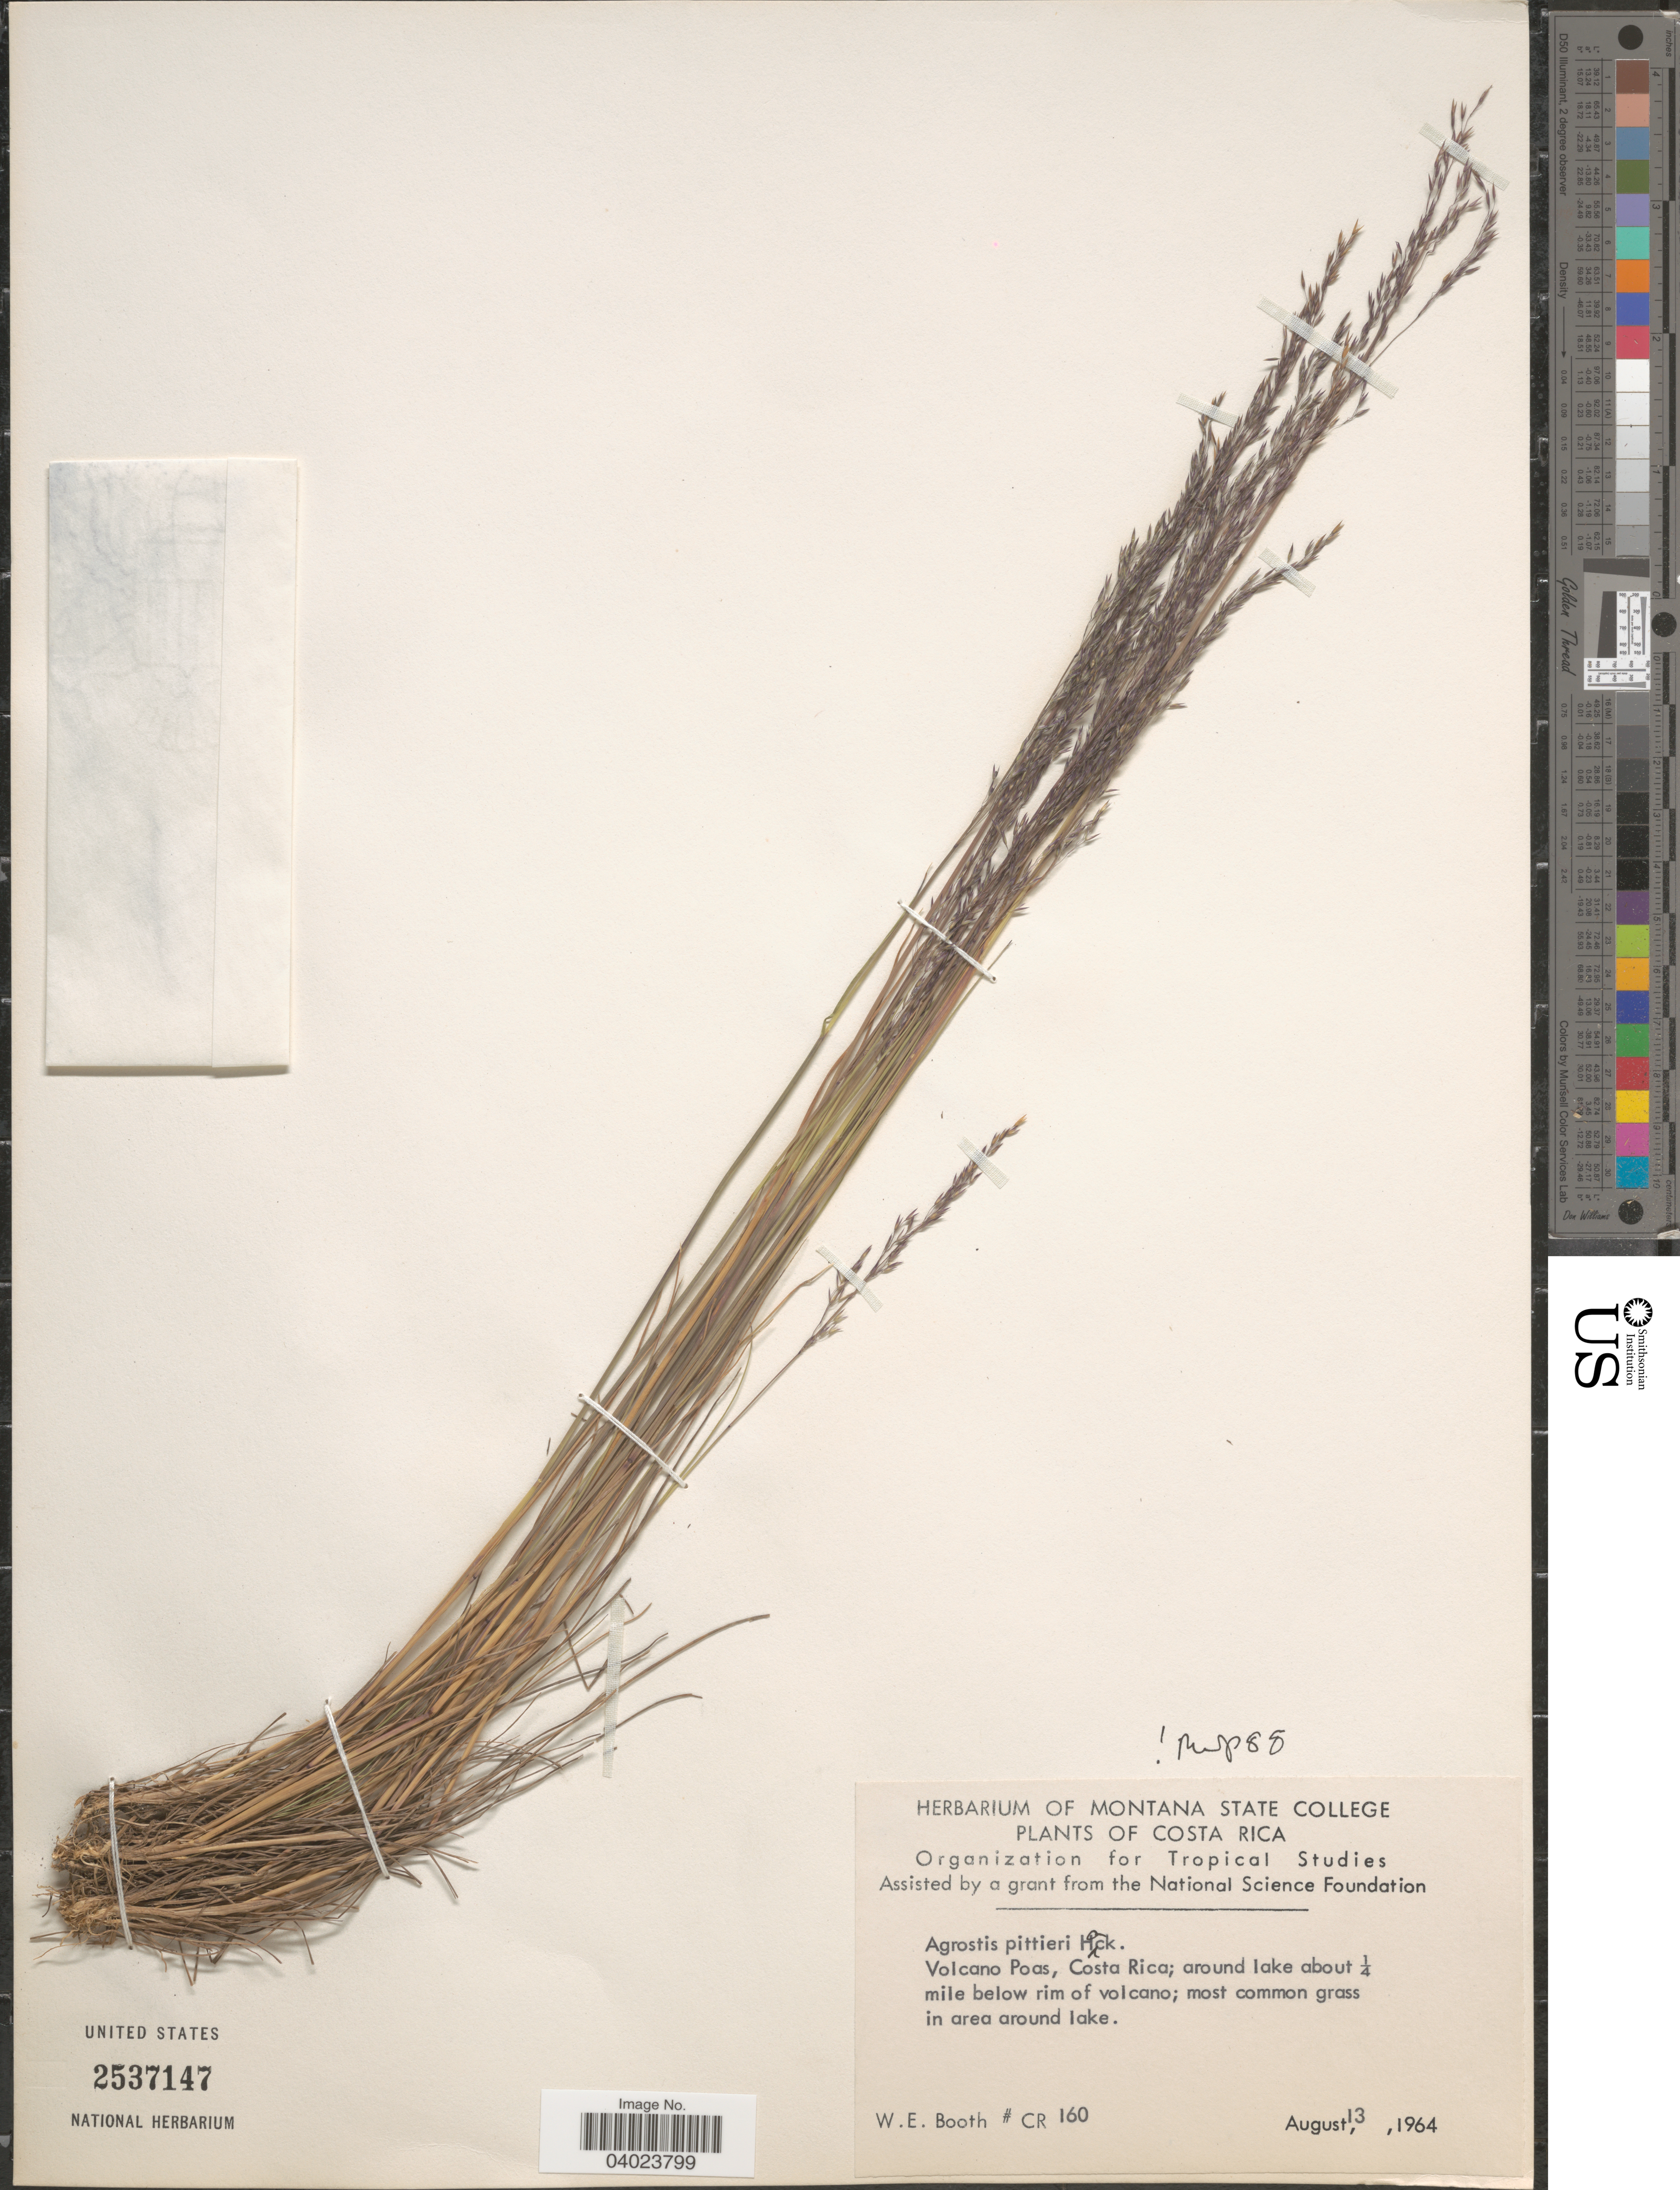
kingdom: Plantae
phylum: Tracheophyta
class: Liliopsida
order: Poales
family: Poaceae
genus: Agrostis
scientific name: Agrostis pittieri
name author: Hack.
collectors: W. Booth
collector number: CR160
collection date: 1964-08-13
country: Costa Rica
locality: Volcano Poas; around lake about ¼ mile below rim of volcano.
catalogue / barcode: US 2537147